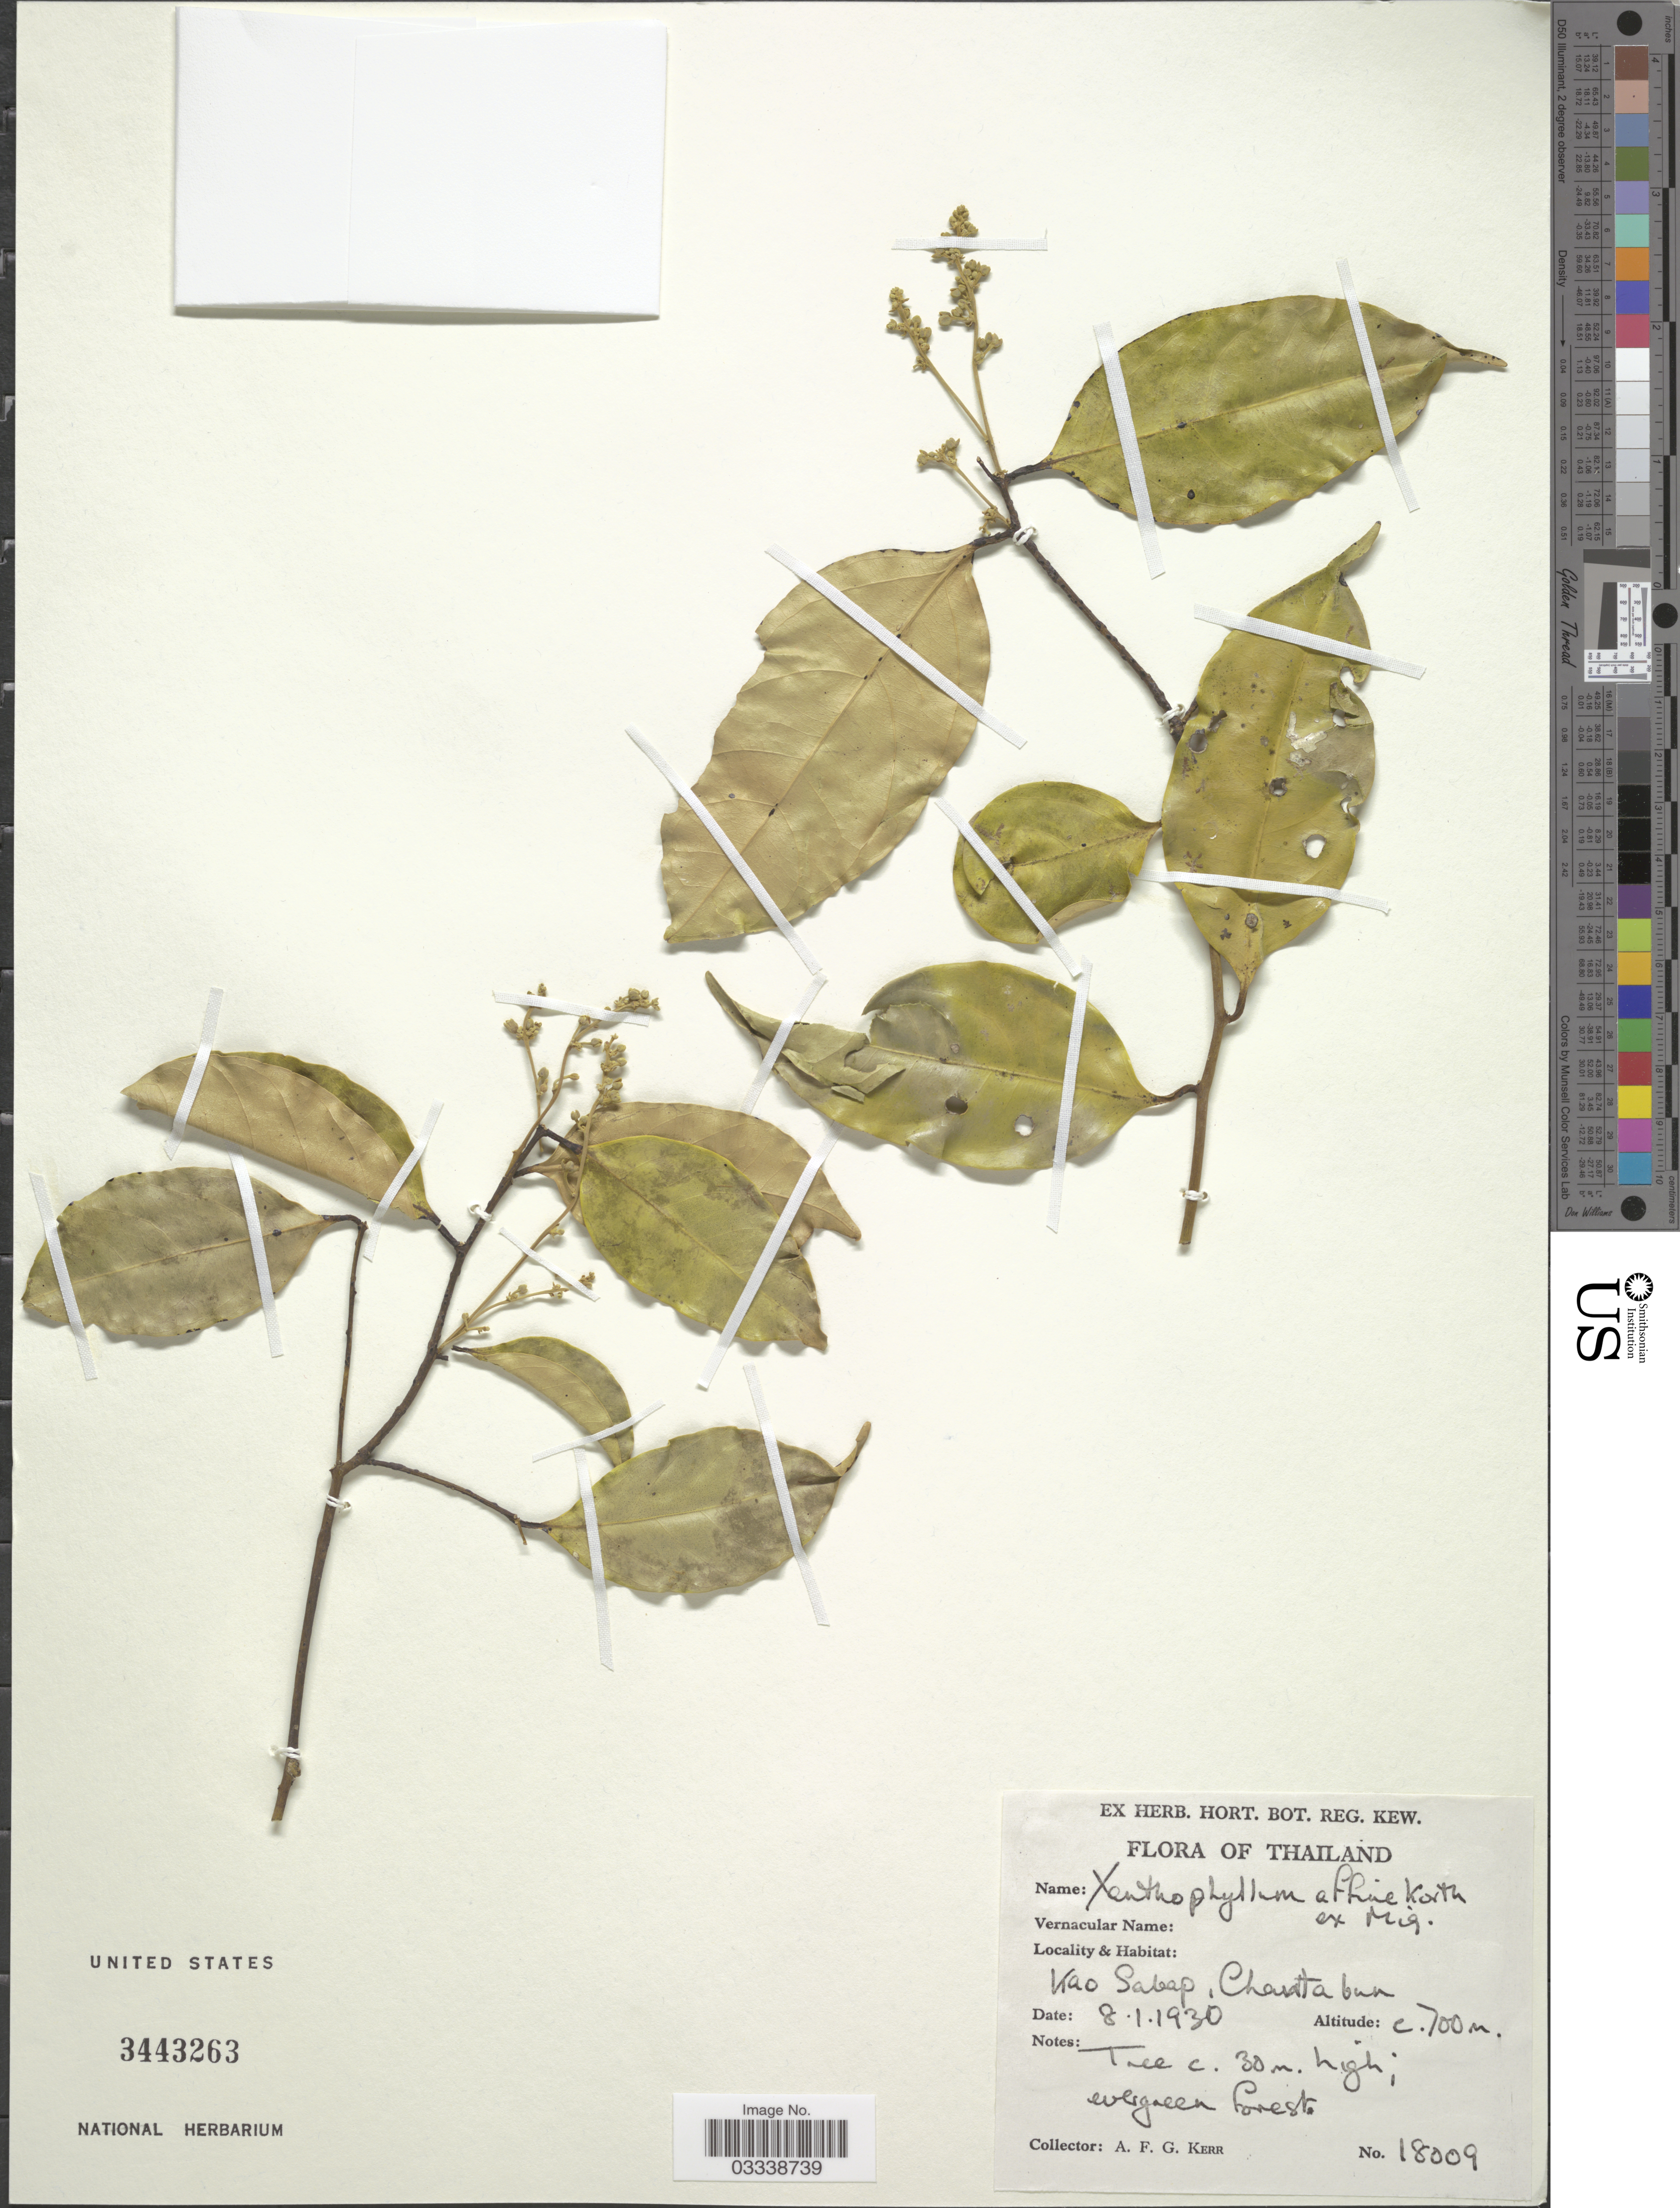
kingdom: Plantae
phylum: Tracheophyta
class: Magnoliopsida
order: Fabales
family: Polygalaceae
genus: Xanthophyllum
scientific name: Xanthophyllum affine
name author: Korth. ex Miq.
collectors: A. F. G. Kerr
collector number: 18009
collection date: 1930-01-08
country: Thailand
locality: Kao Sabap, Chantabun.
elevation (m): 700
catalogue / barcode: US 3443263